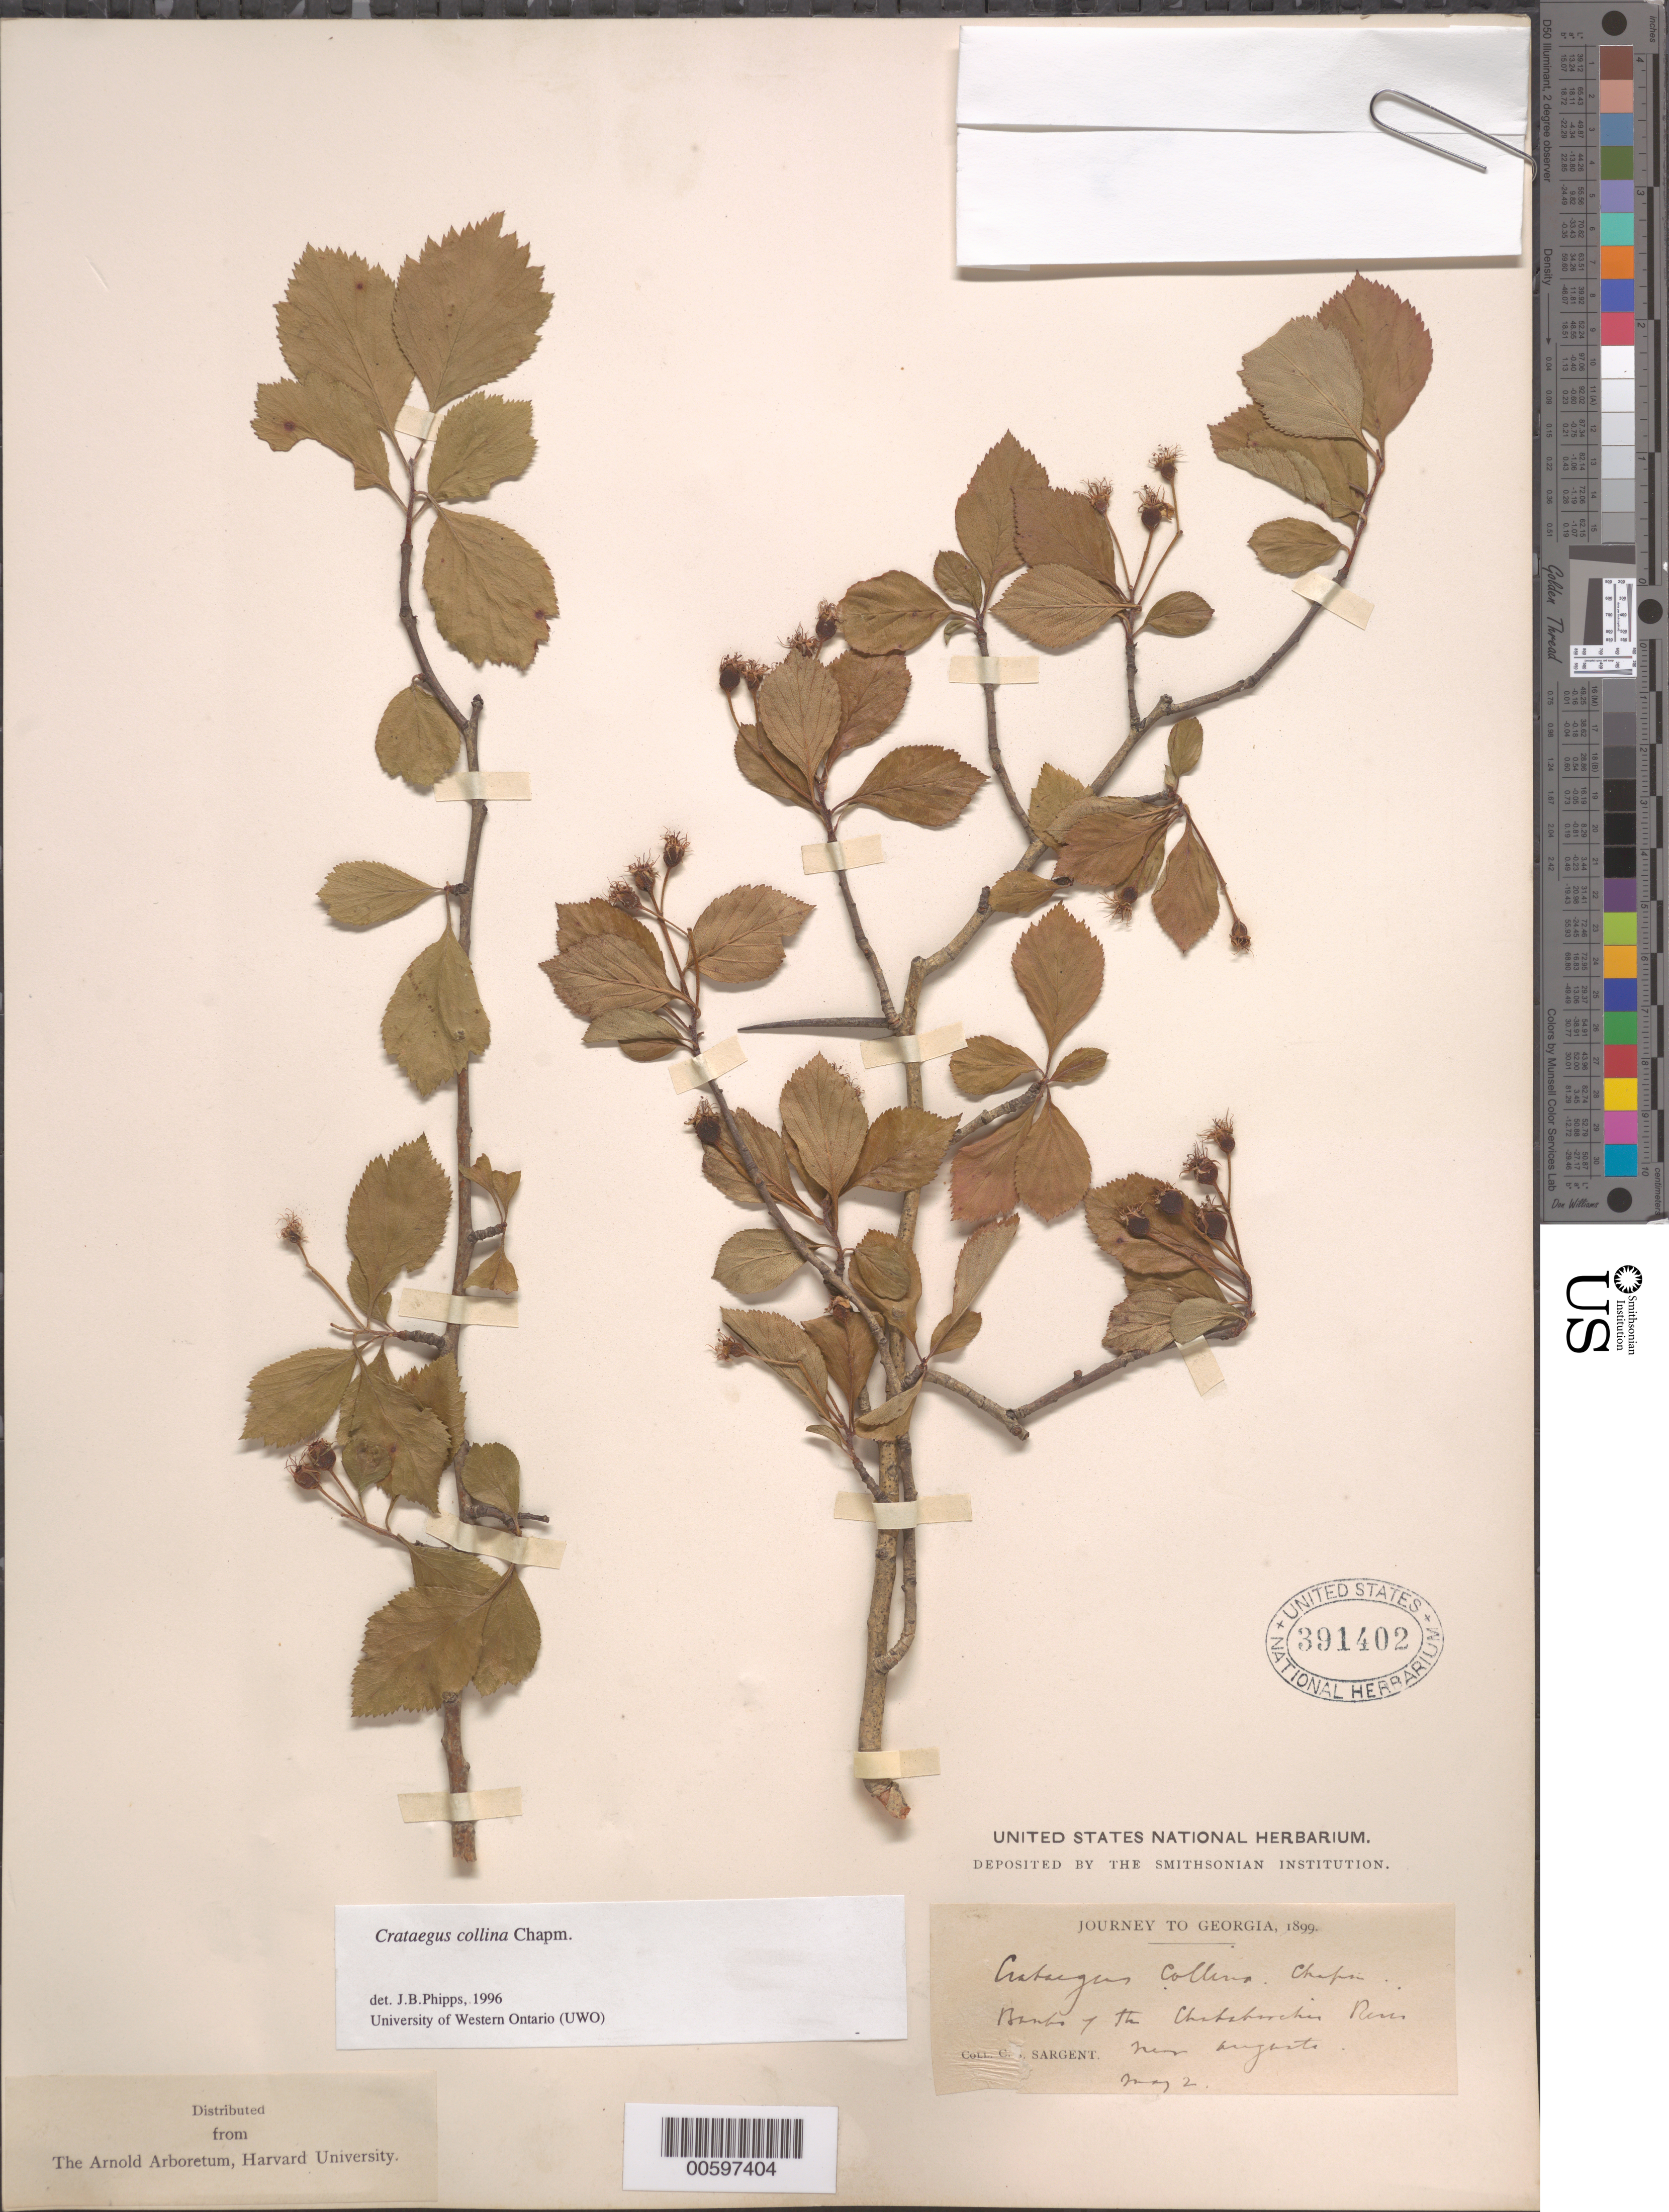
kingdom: Plantae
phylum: Tracheophyta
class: Magnoliopsida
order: Rosales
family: Rosaceae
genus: Crataegus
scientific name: Crataegus collina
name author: Chapm.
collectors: C. S. Sargent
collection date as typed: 02 May 1899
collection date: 1899-05-02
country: United States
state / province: Georgia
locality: Banks of the Chatahoochee River near Augusta (?)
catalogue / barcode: US 391402